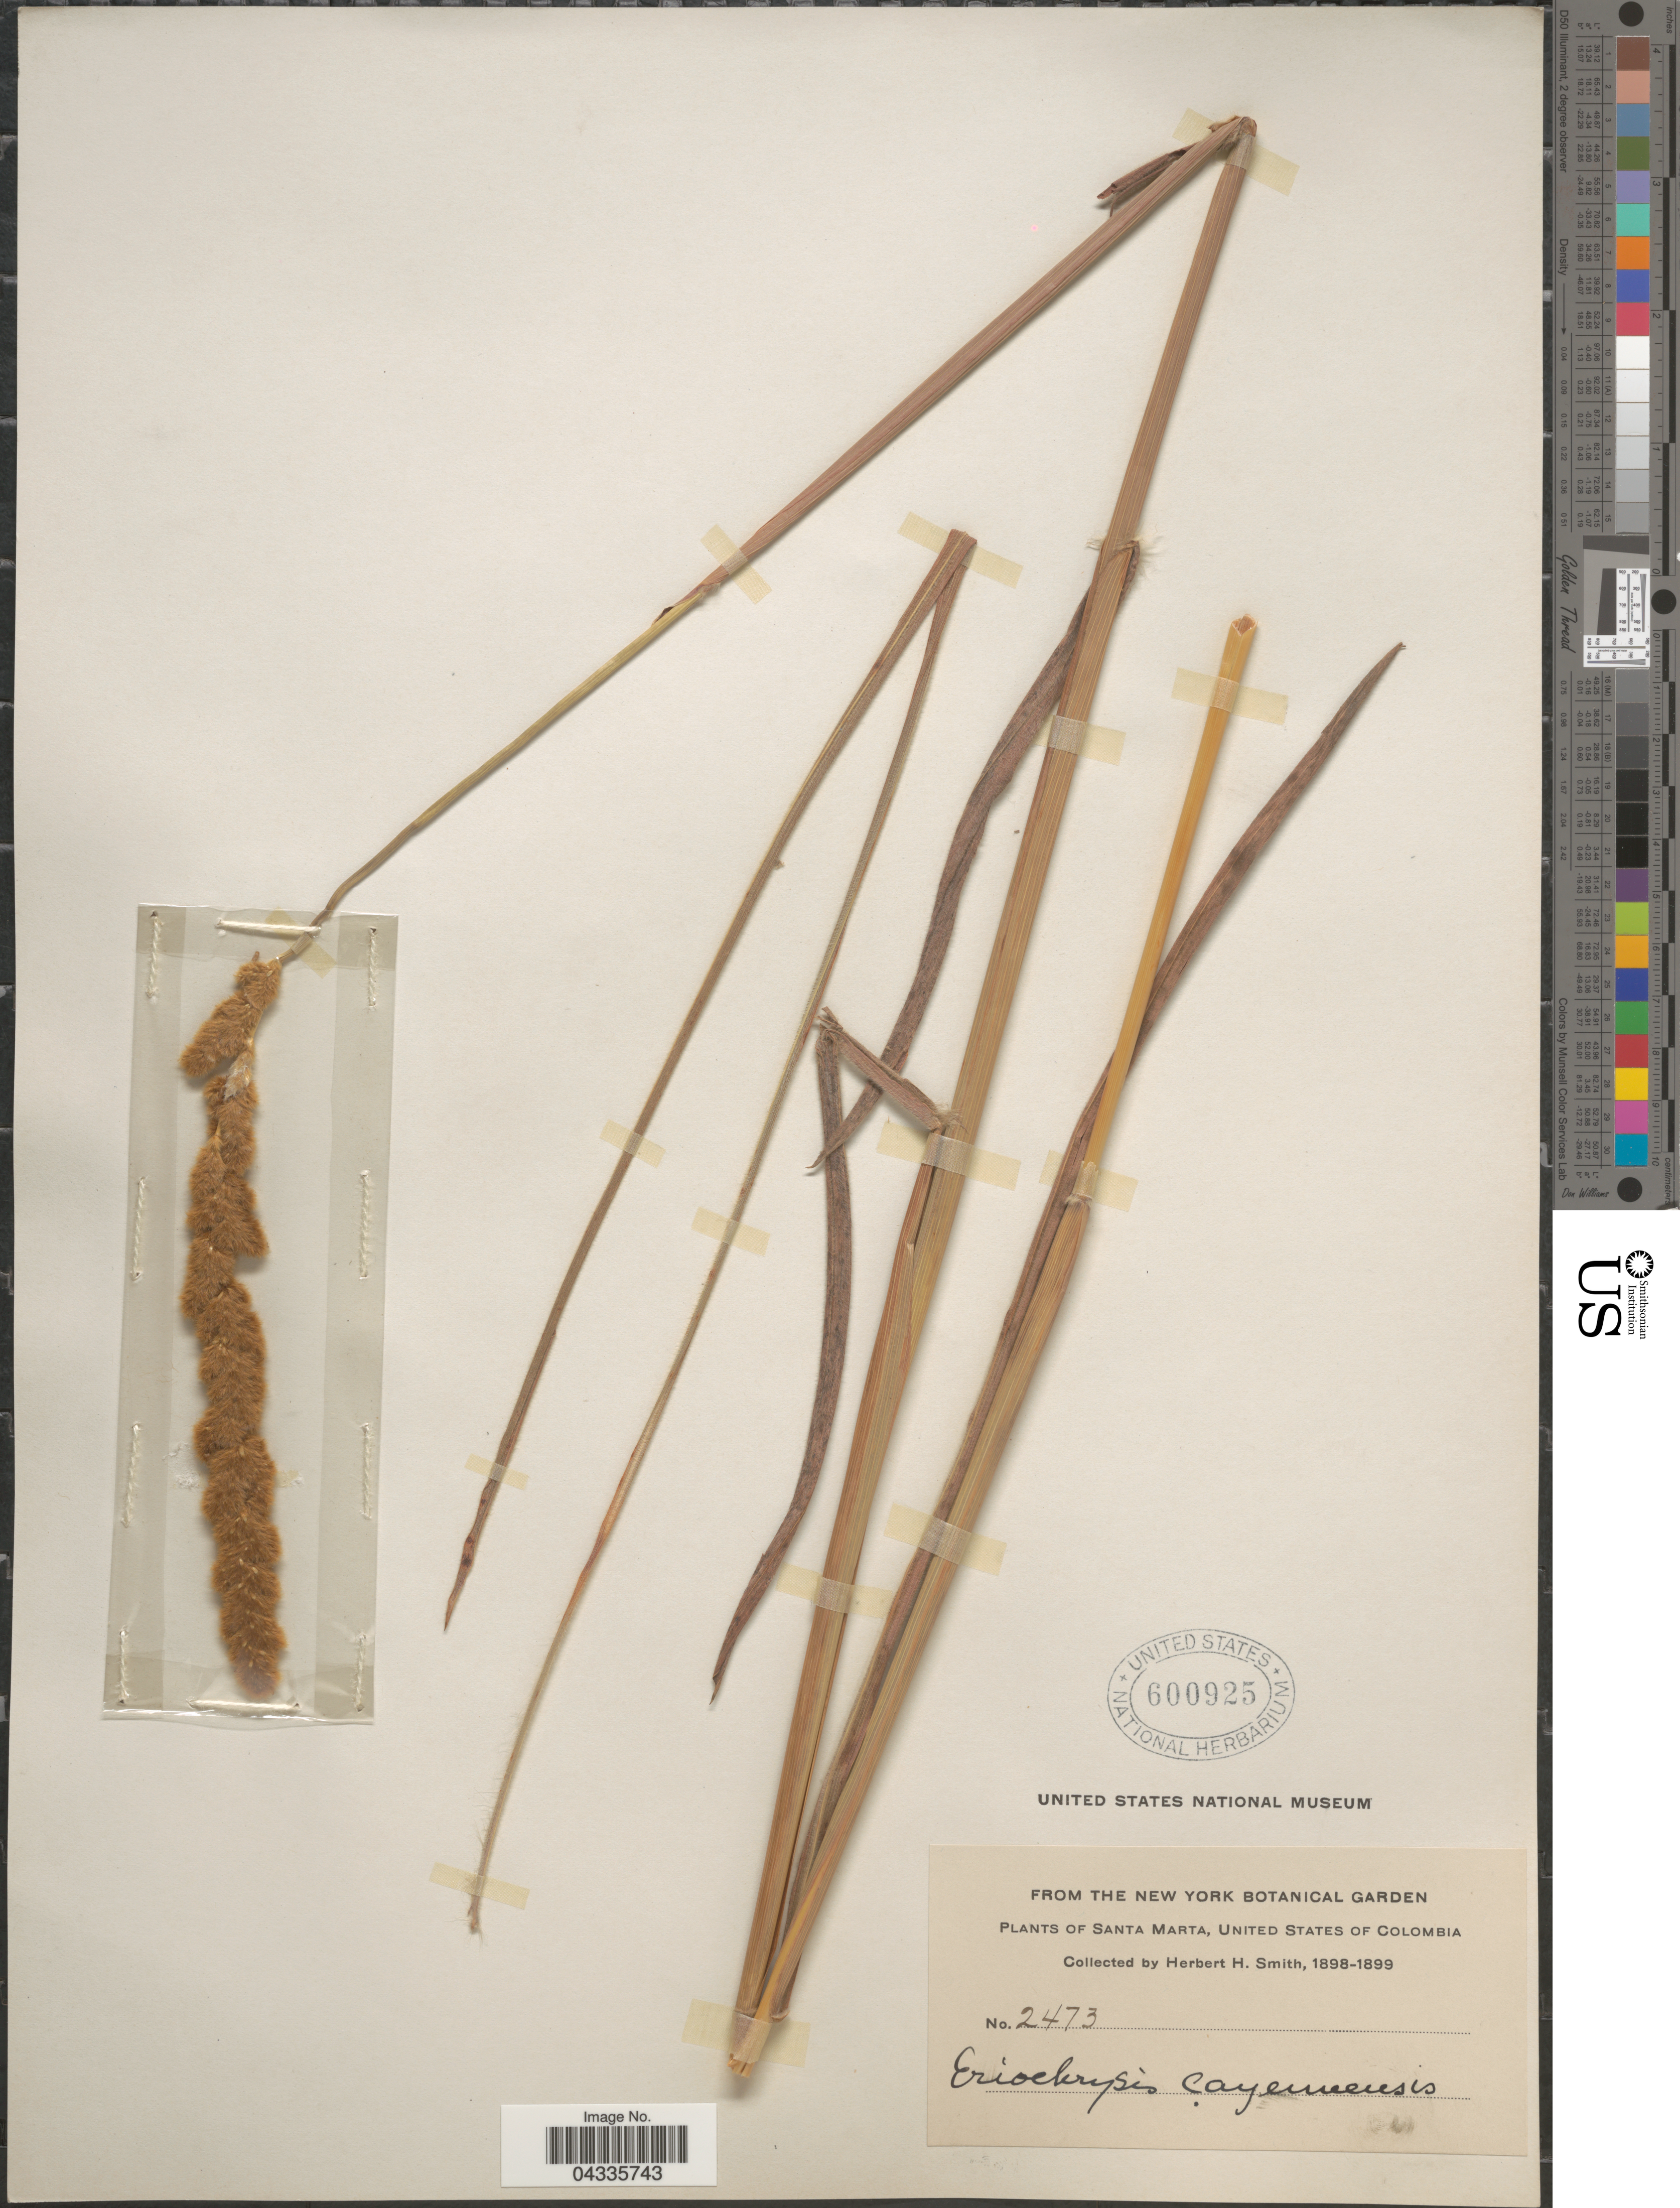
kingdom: Plantae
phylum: Tracheophyta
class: Liliopsida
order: Poales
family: Poaceae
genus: Eriochrysis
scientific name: Eriochrysis cayennensis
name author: P. Beauv.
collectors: Herbert H. Smith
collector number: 2473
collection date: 1898/1899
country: Colombia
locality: Santa Marta, United States of Columbia.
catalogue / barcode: US 600925